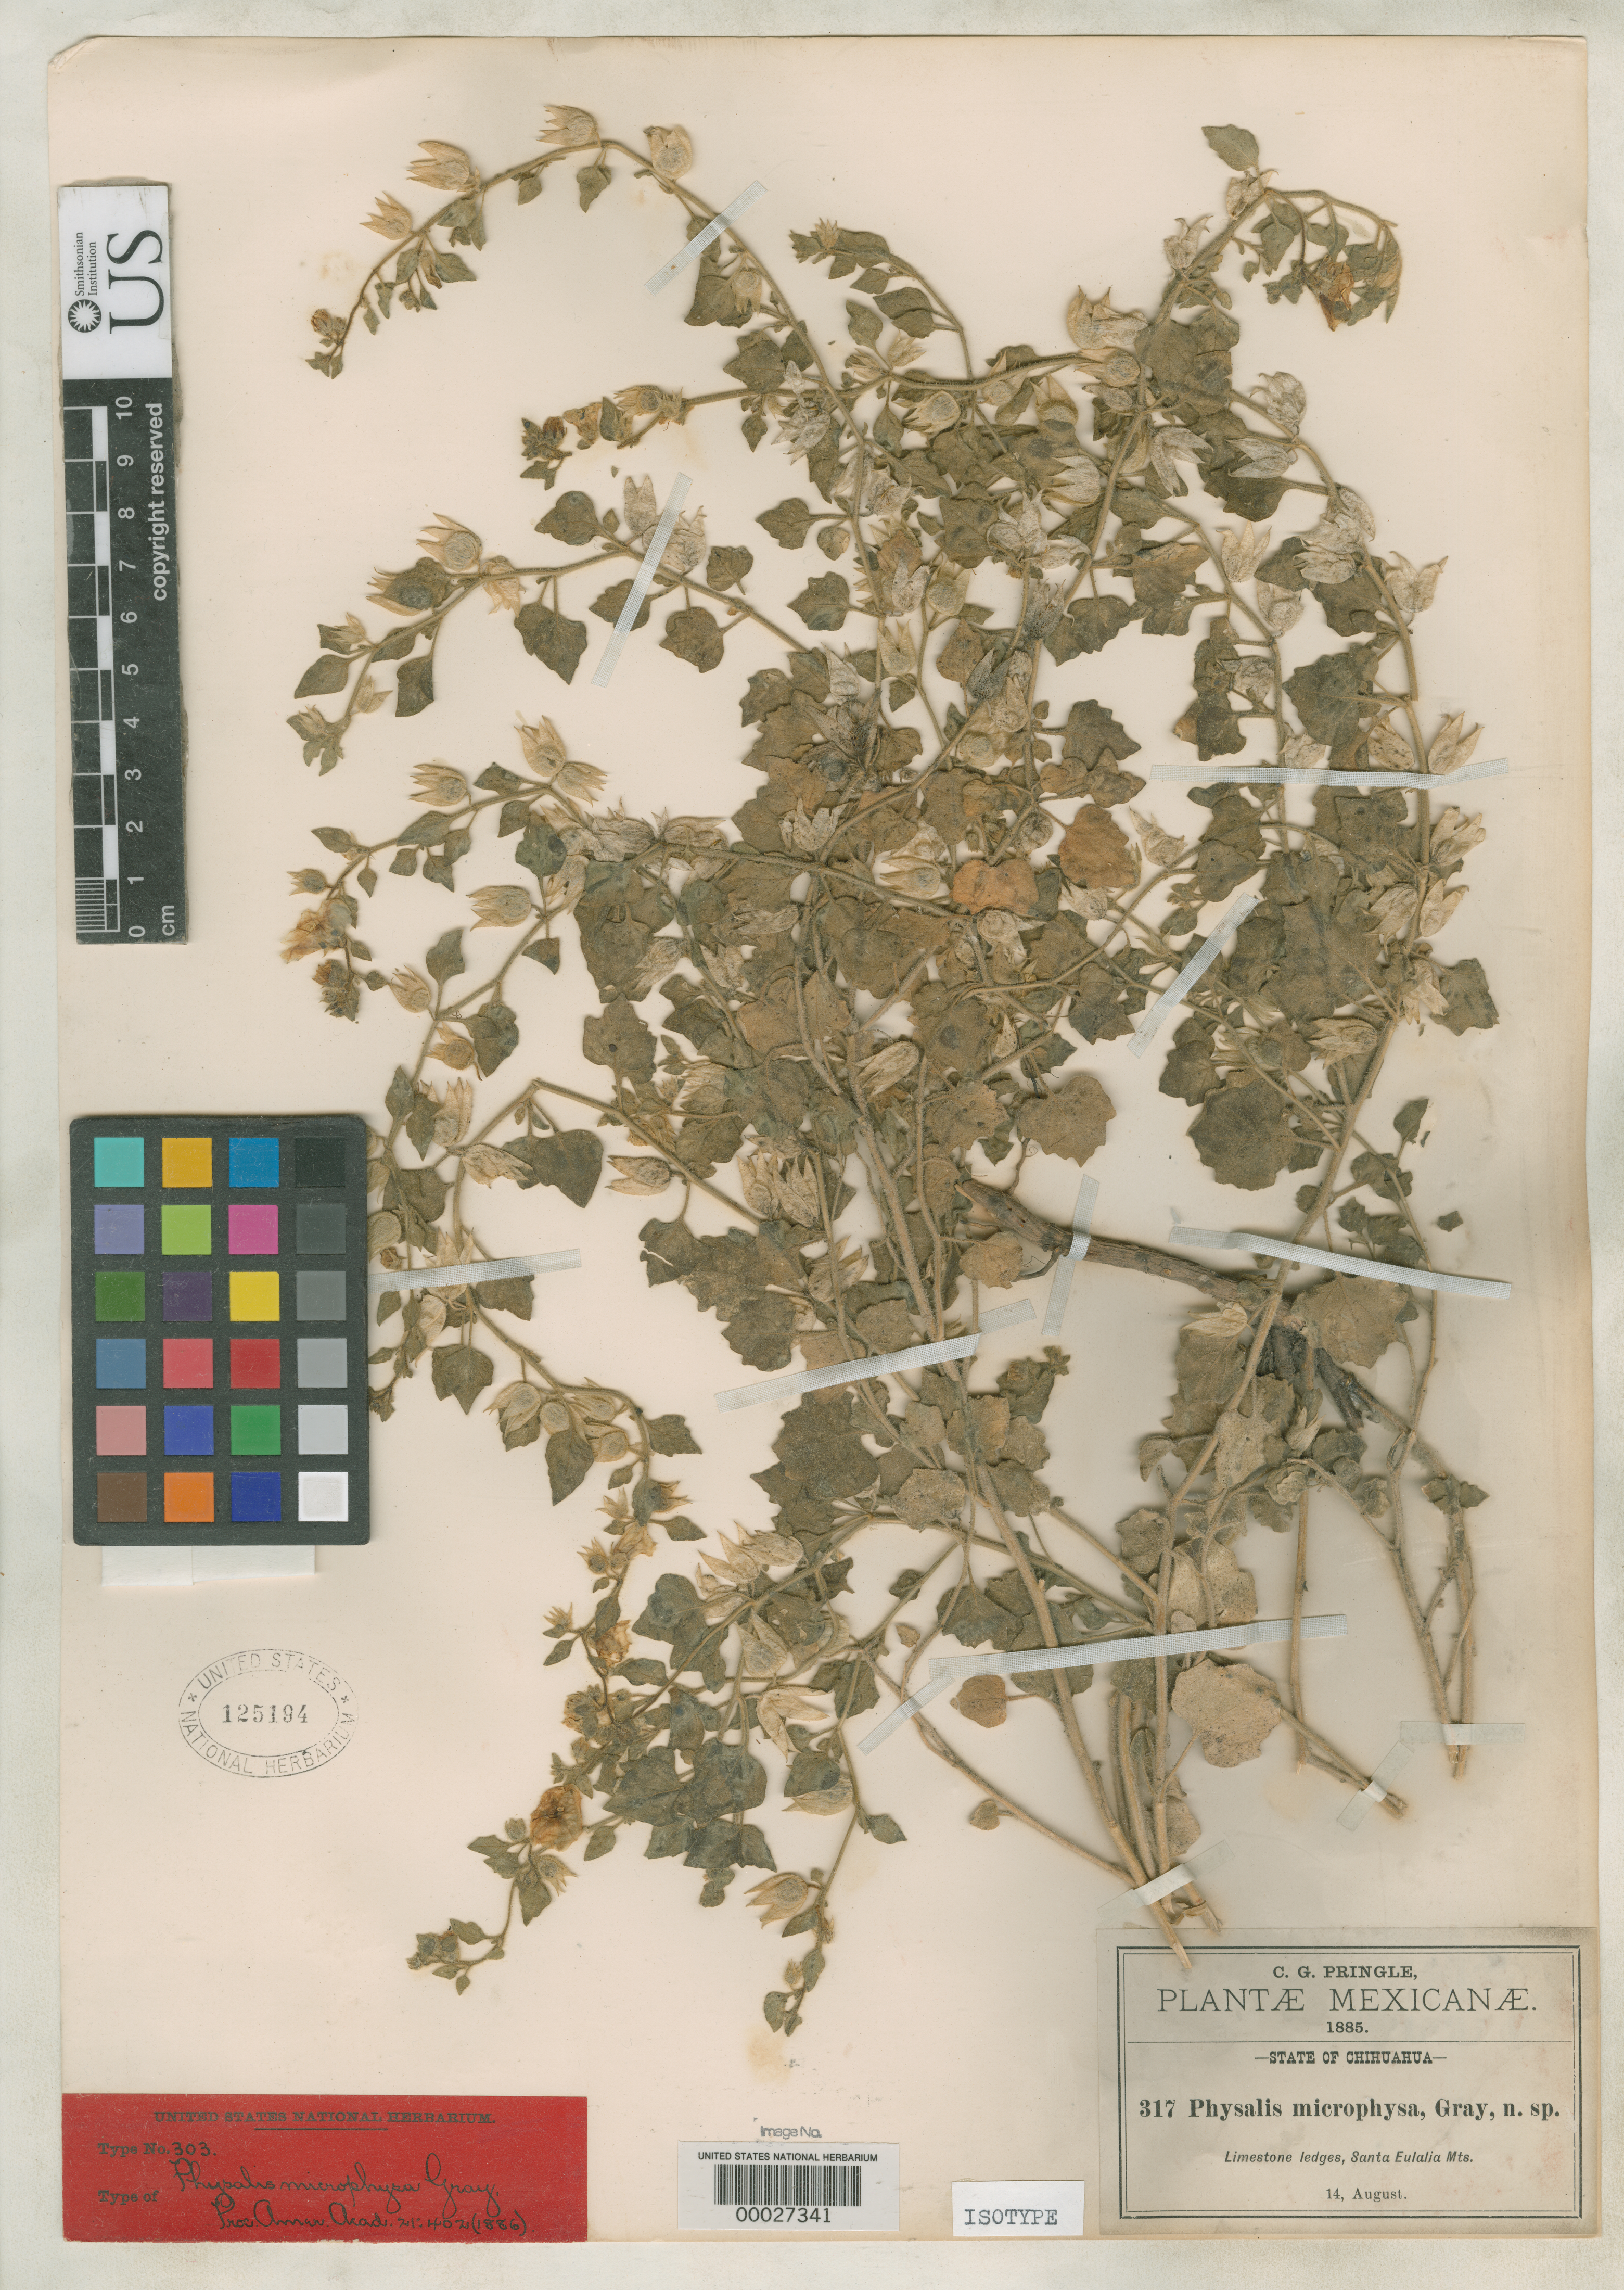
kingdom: Plantae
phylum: Tracheophyta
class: Magnoliopsida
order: Solanales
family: Solanaceae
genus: Physalis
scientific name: Physalis microphysa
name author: A. Gray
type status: Isotype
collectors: C. G. Pringle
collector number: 317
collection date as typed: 14 Aug 1885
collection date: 1885-08-14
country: Mexico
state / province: Chihuahua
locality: Santa Eulalia Mts., near Chihuahua City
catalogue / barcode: US 125194